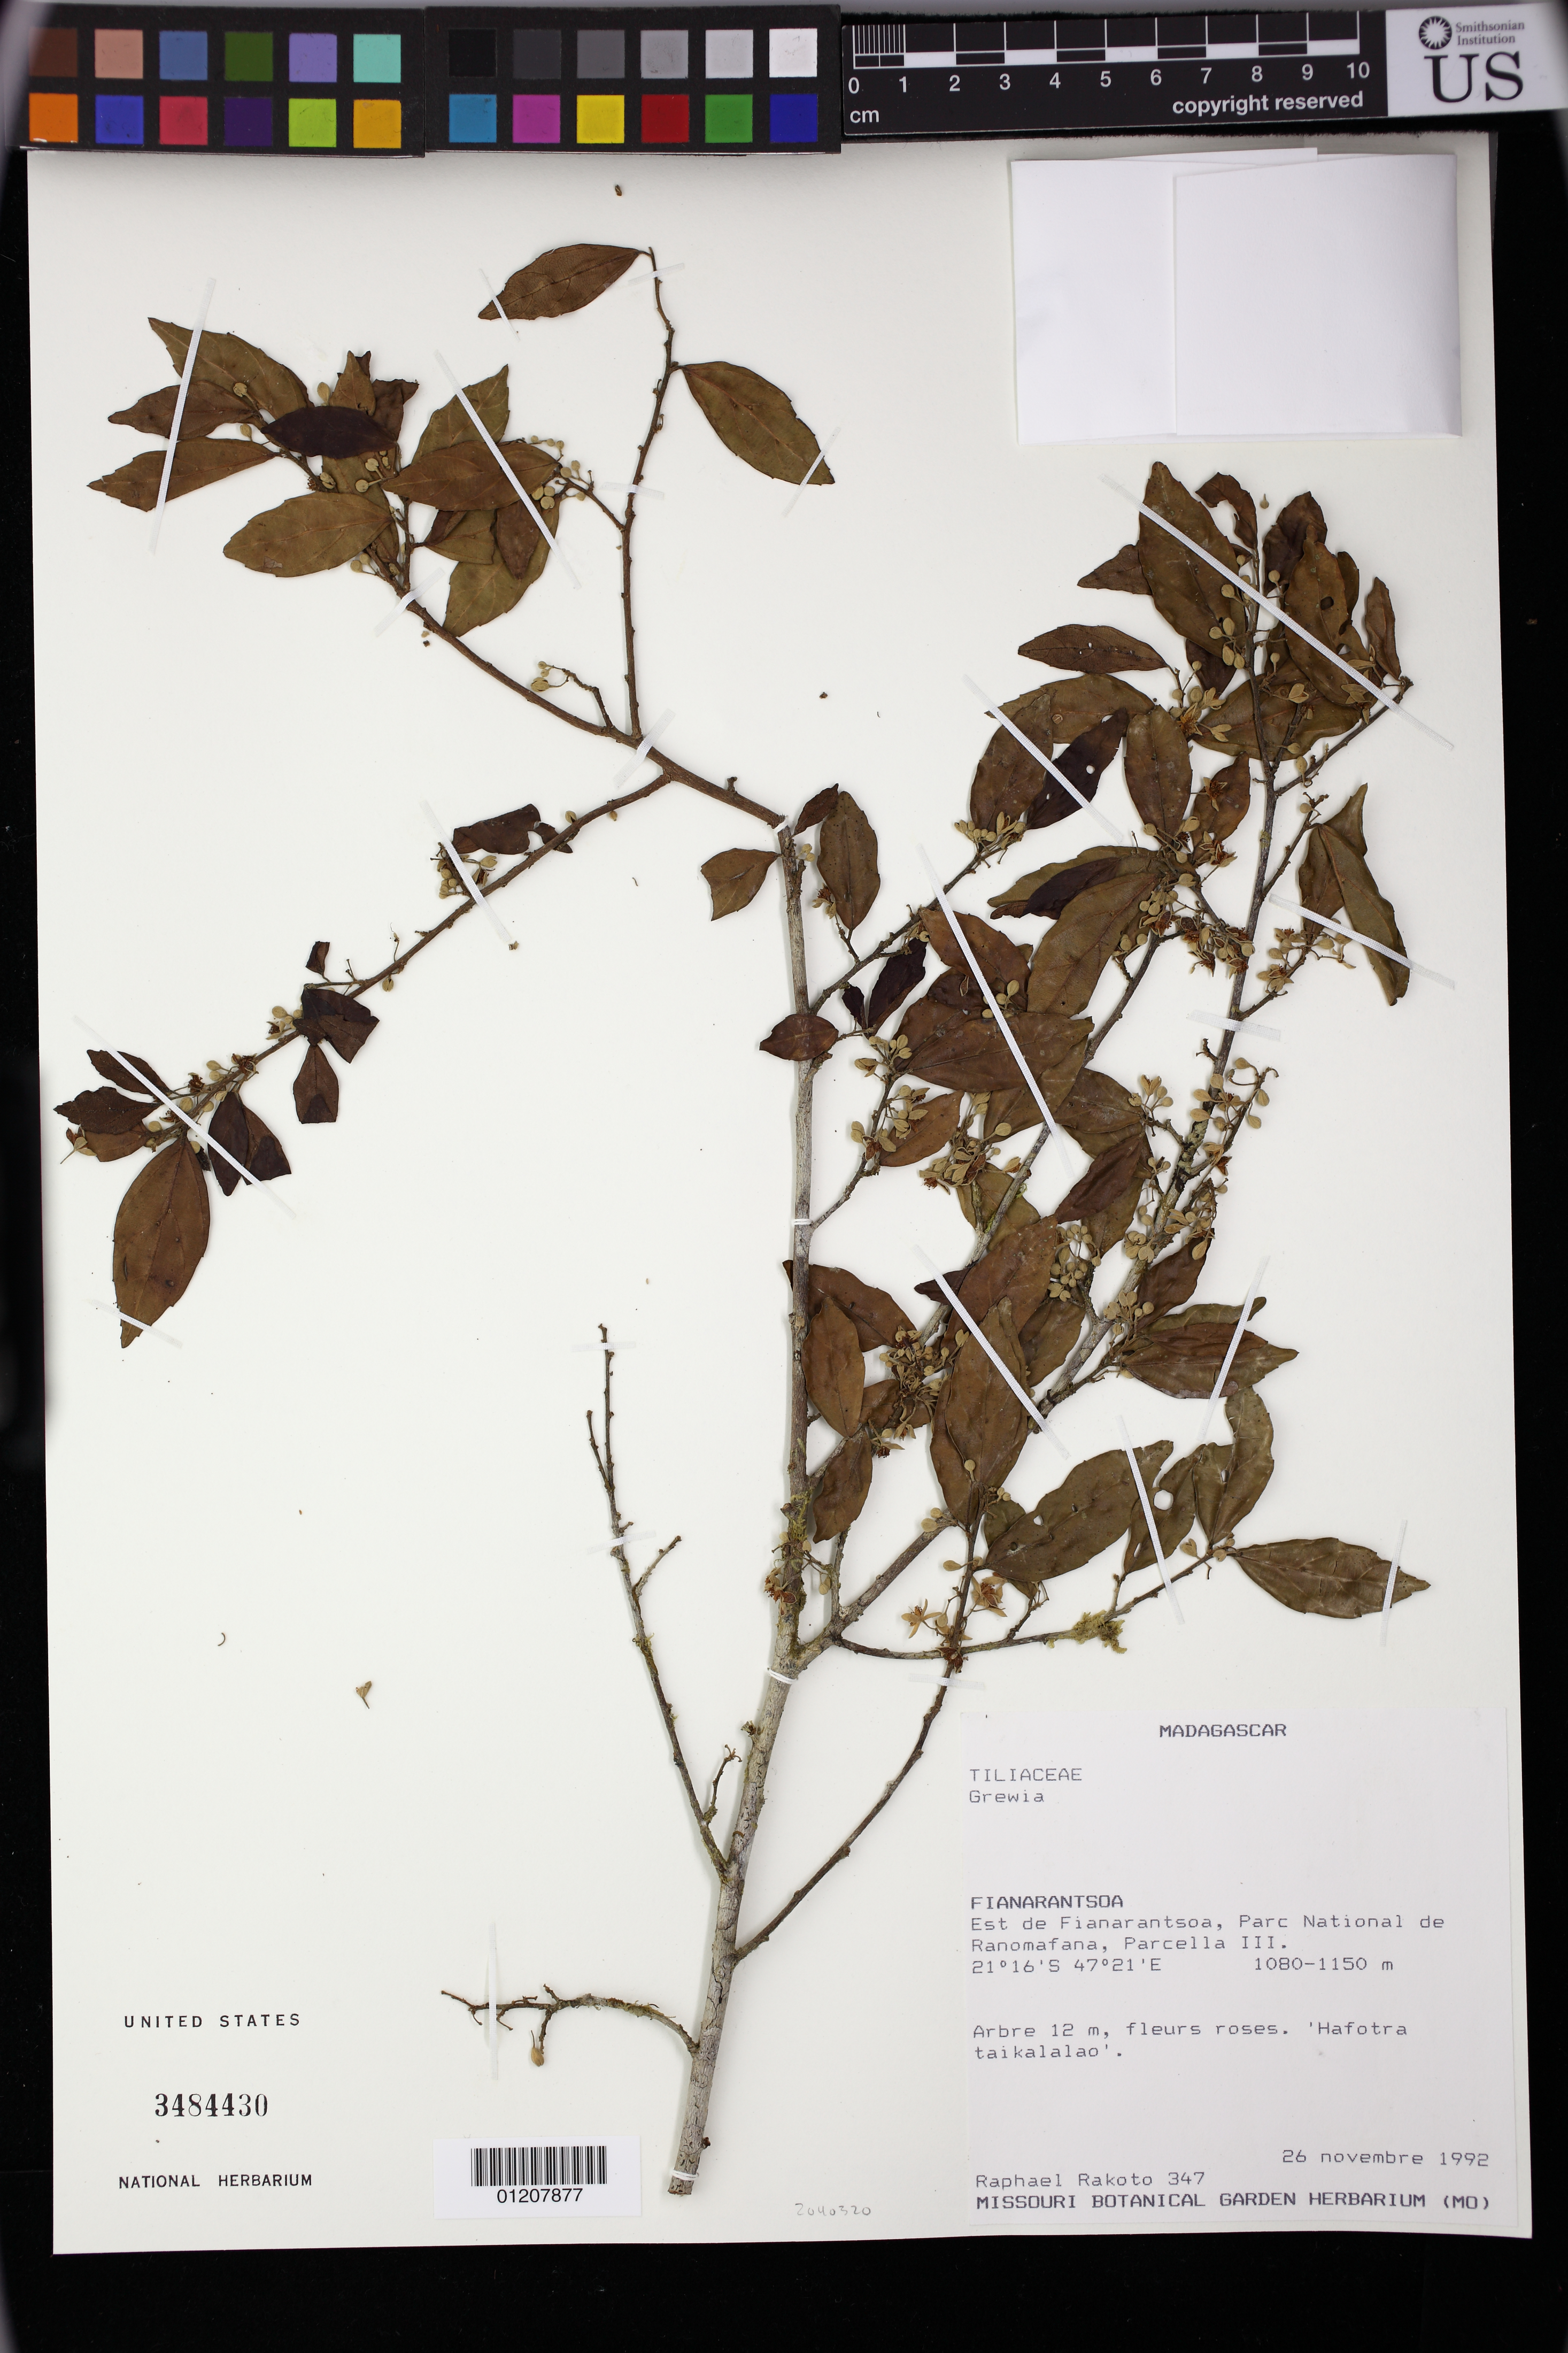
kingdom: Plantae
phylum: Tracheophyta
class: Magnoliopsida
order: Malvales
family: Malvaceae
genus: Grewia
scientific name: Grewia brideliifolia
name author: Baill.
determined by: Jourdain-Fievet, L.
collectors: R. Rakoto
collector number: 347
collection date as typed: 26 Nov 1992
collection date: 1992-11-26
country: Madagascar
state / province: Haute Matsiatra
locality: Fianarantsoa. Est de Fianarantsoa, Parc National de Ranomafana, Parcella III.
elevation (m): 1080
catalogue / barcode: US 3484430